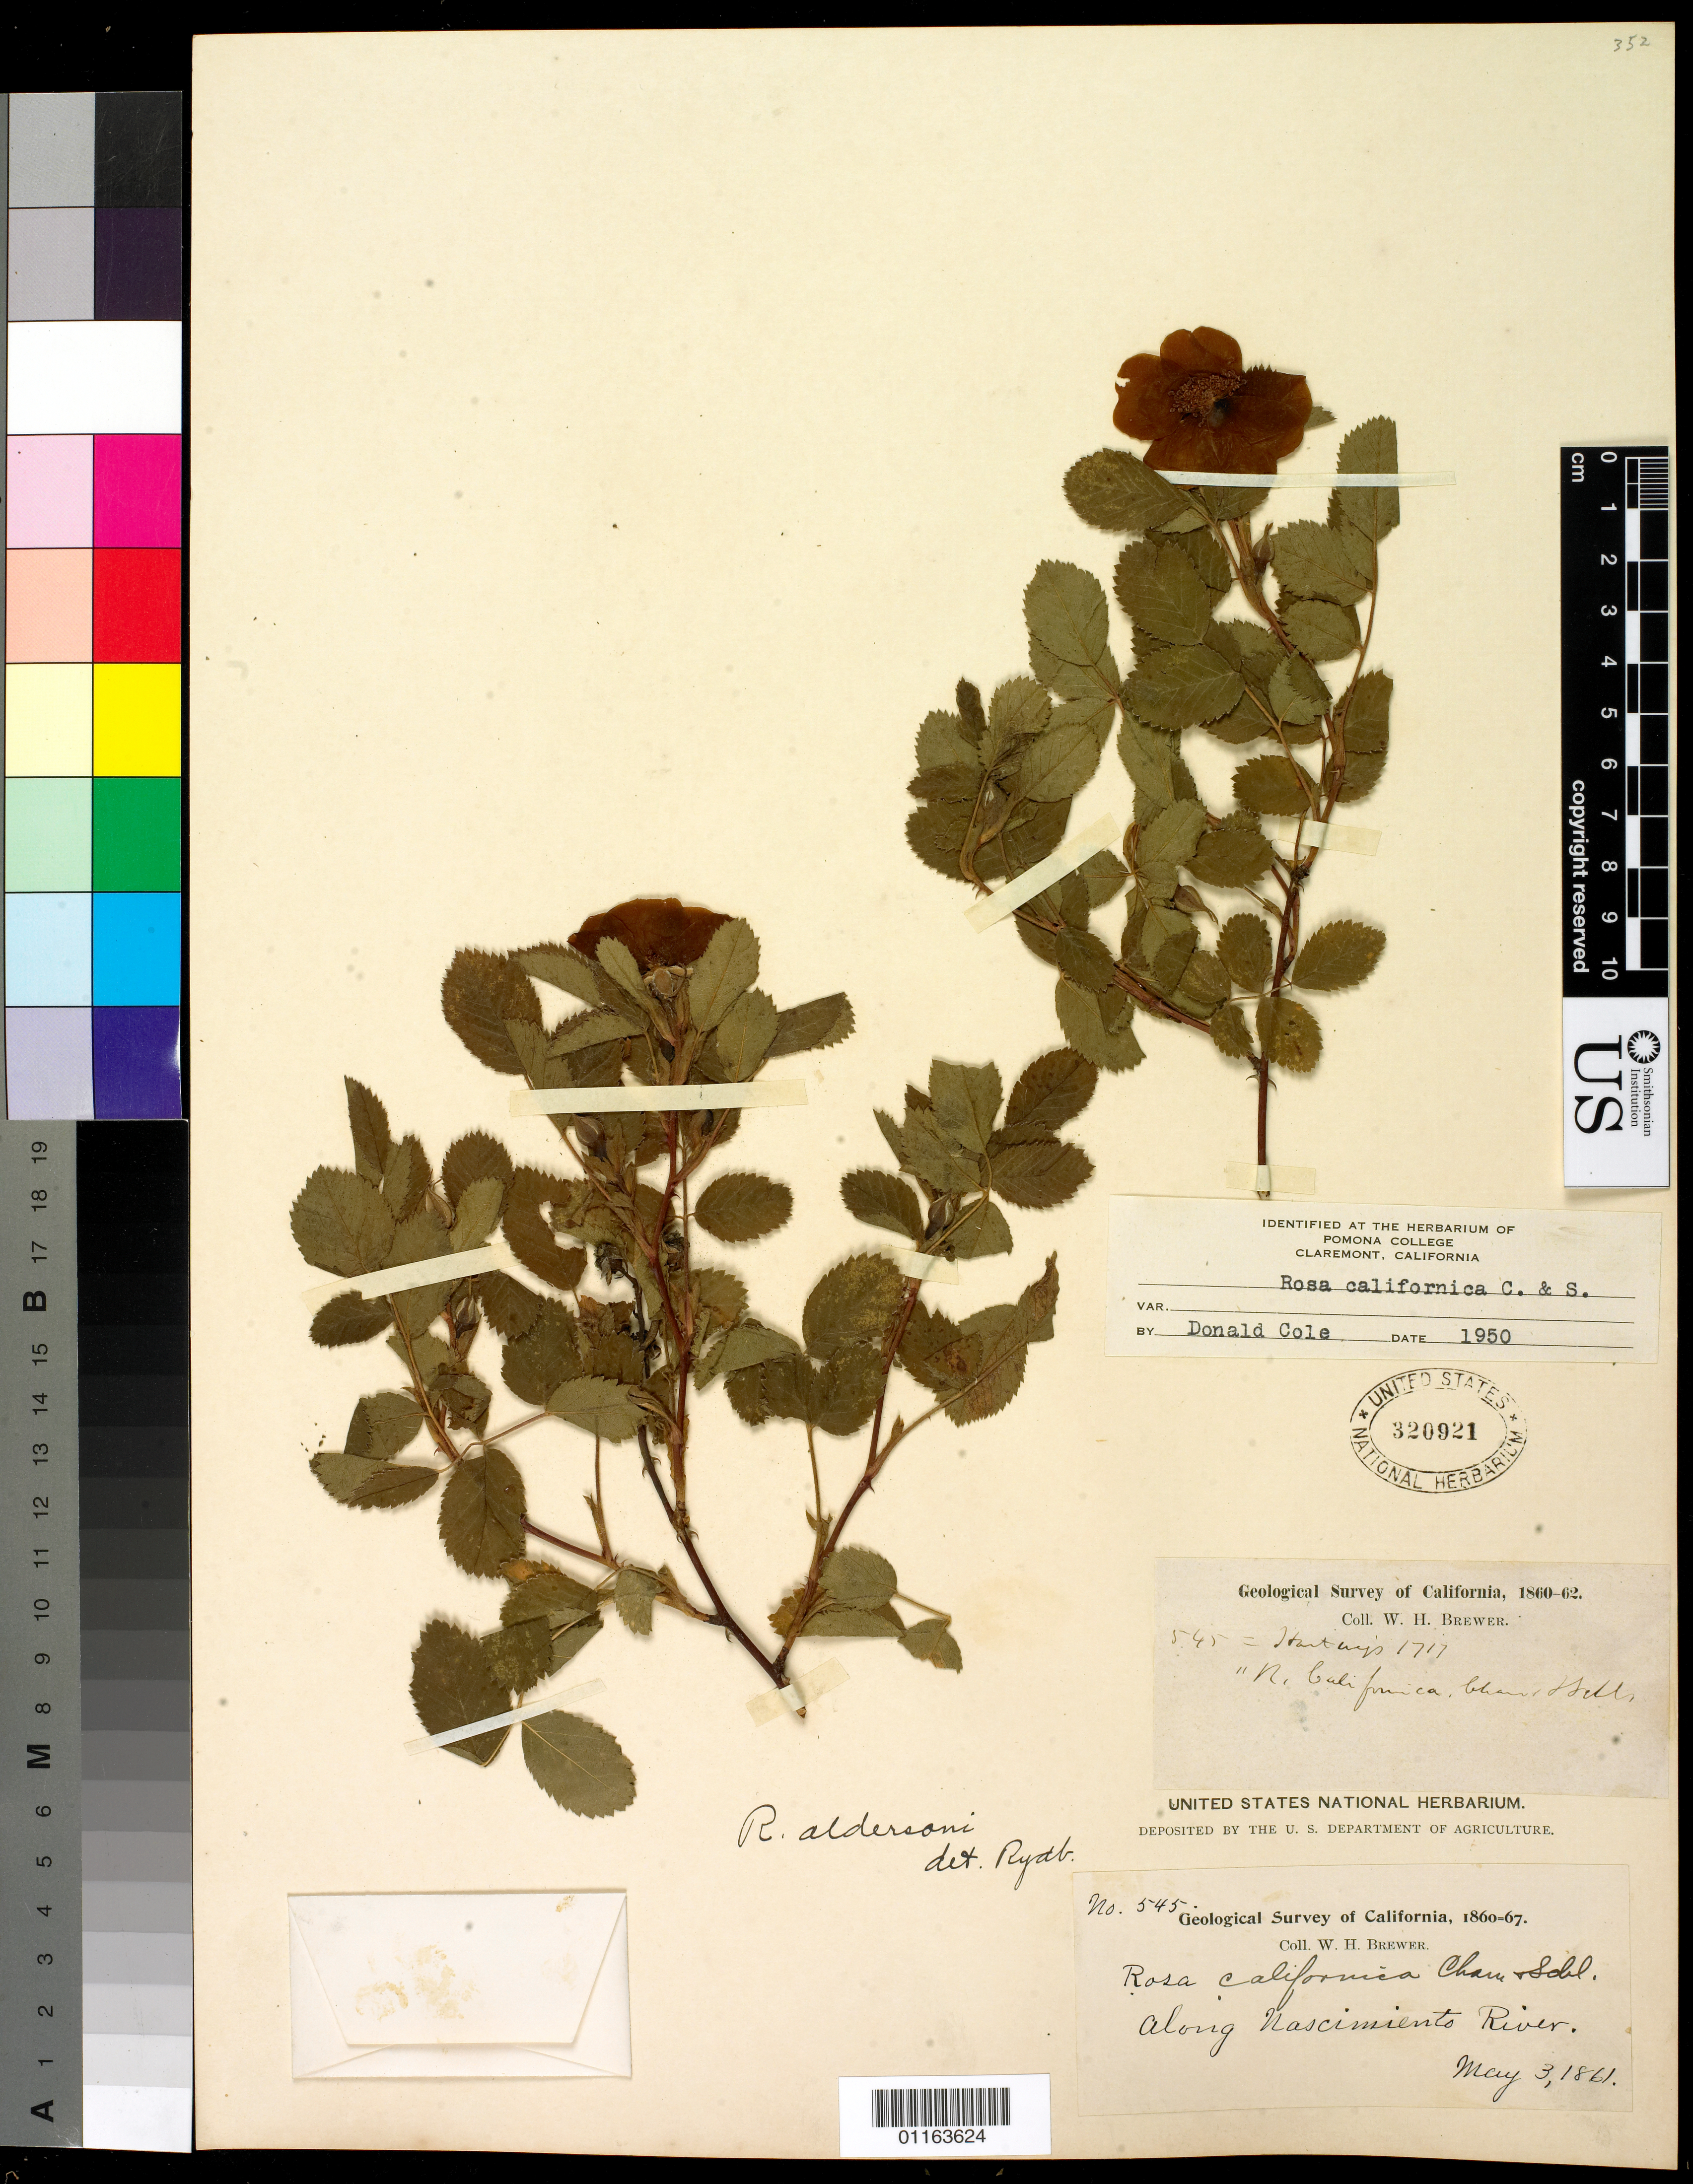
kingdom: Plantae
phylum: Tracheophyta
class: Magnoliopsida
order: Rosales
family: Rosaceae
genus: Rosa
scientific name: Rosa californica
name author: Cham. & Schltdl.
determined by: Cole, D.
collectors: W. H. Brewer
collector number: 545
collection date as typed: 03 May 1861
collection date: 1861-05-03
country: United States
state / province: California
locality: Along Nacismiento River.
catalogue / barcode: US 320921